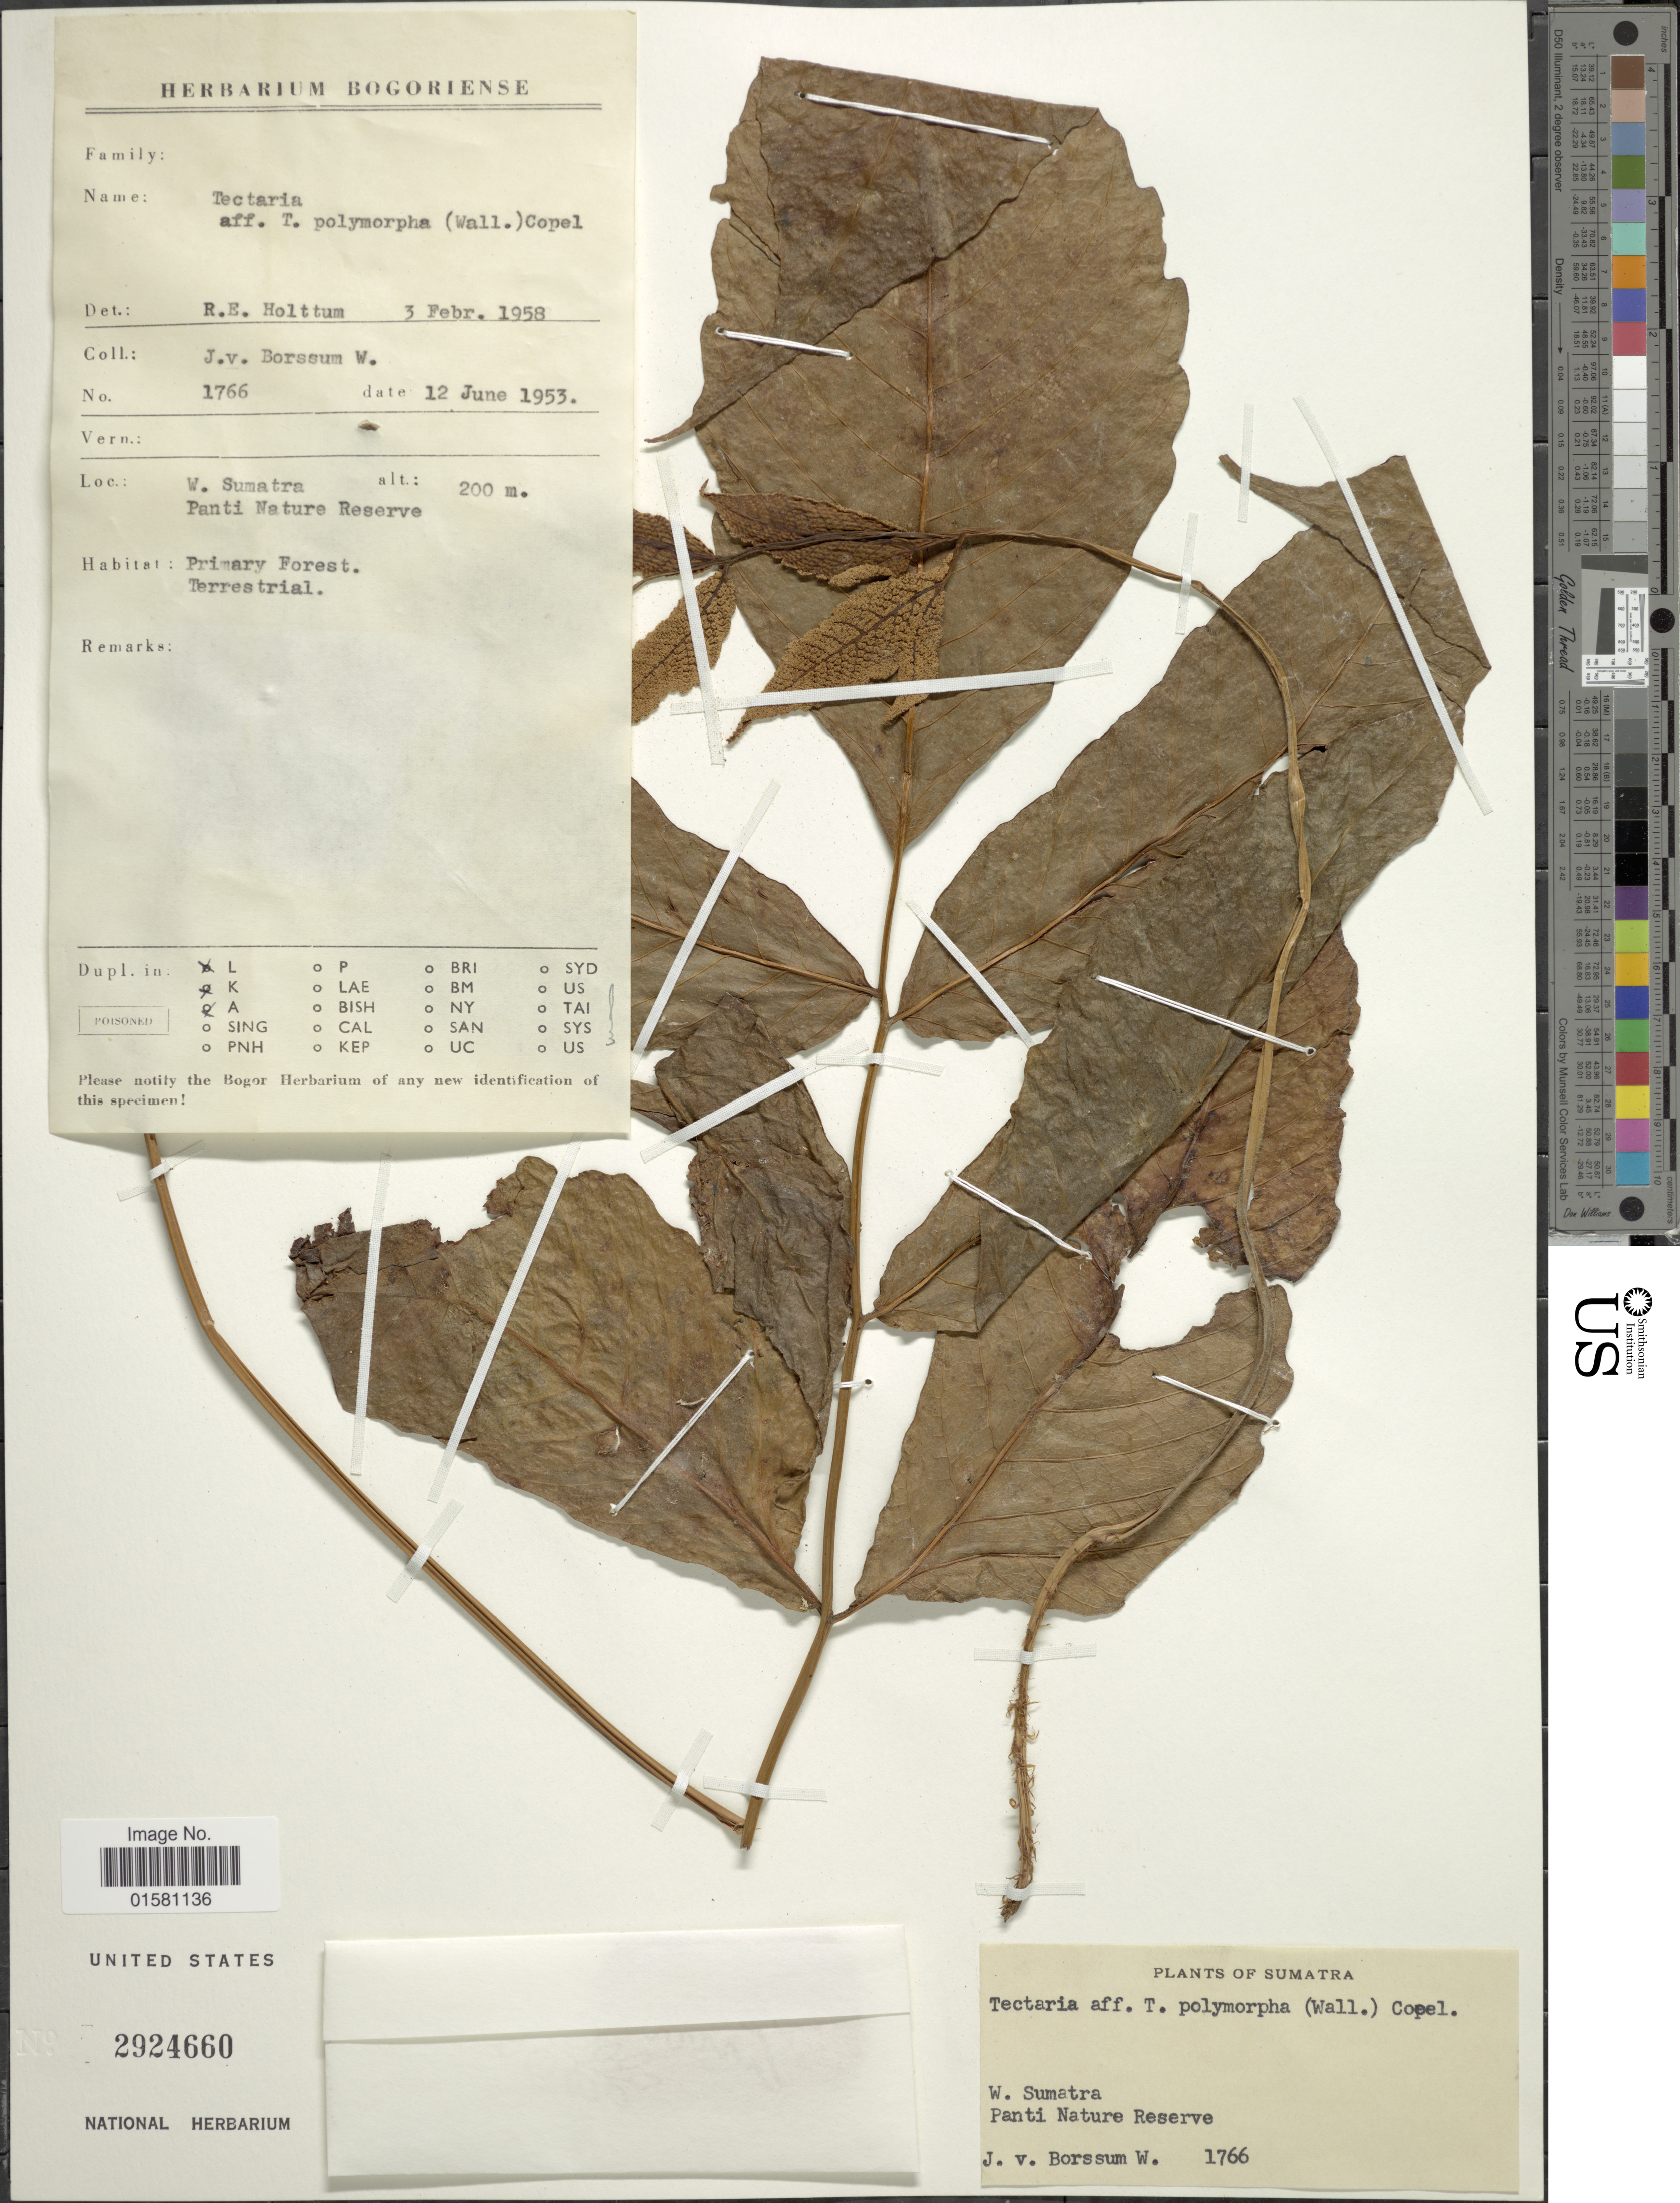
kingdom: Plantae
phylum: Tracheophyta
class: Polypodiopsida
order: Polypodiales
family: Tectariaceae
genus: Tectaria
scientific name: Tectaria polymorpha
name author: (Wall. ex Hook.) Copel.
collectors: J. Borssum Waalkes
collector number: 1766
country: Indonesia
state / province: Sumatra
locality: W. Sumatra. Panti Nature Reserve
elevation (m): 200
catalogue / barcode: US 2924660